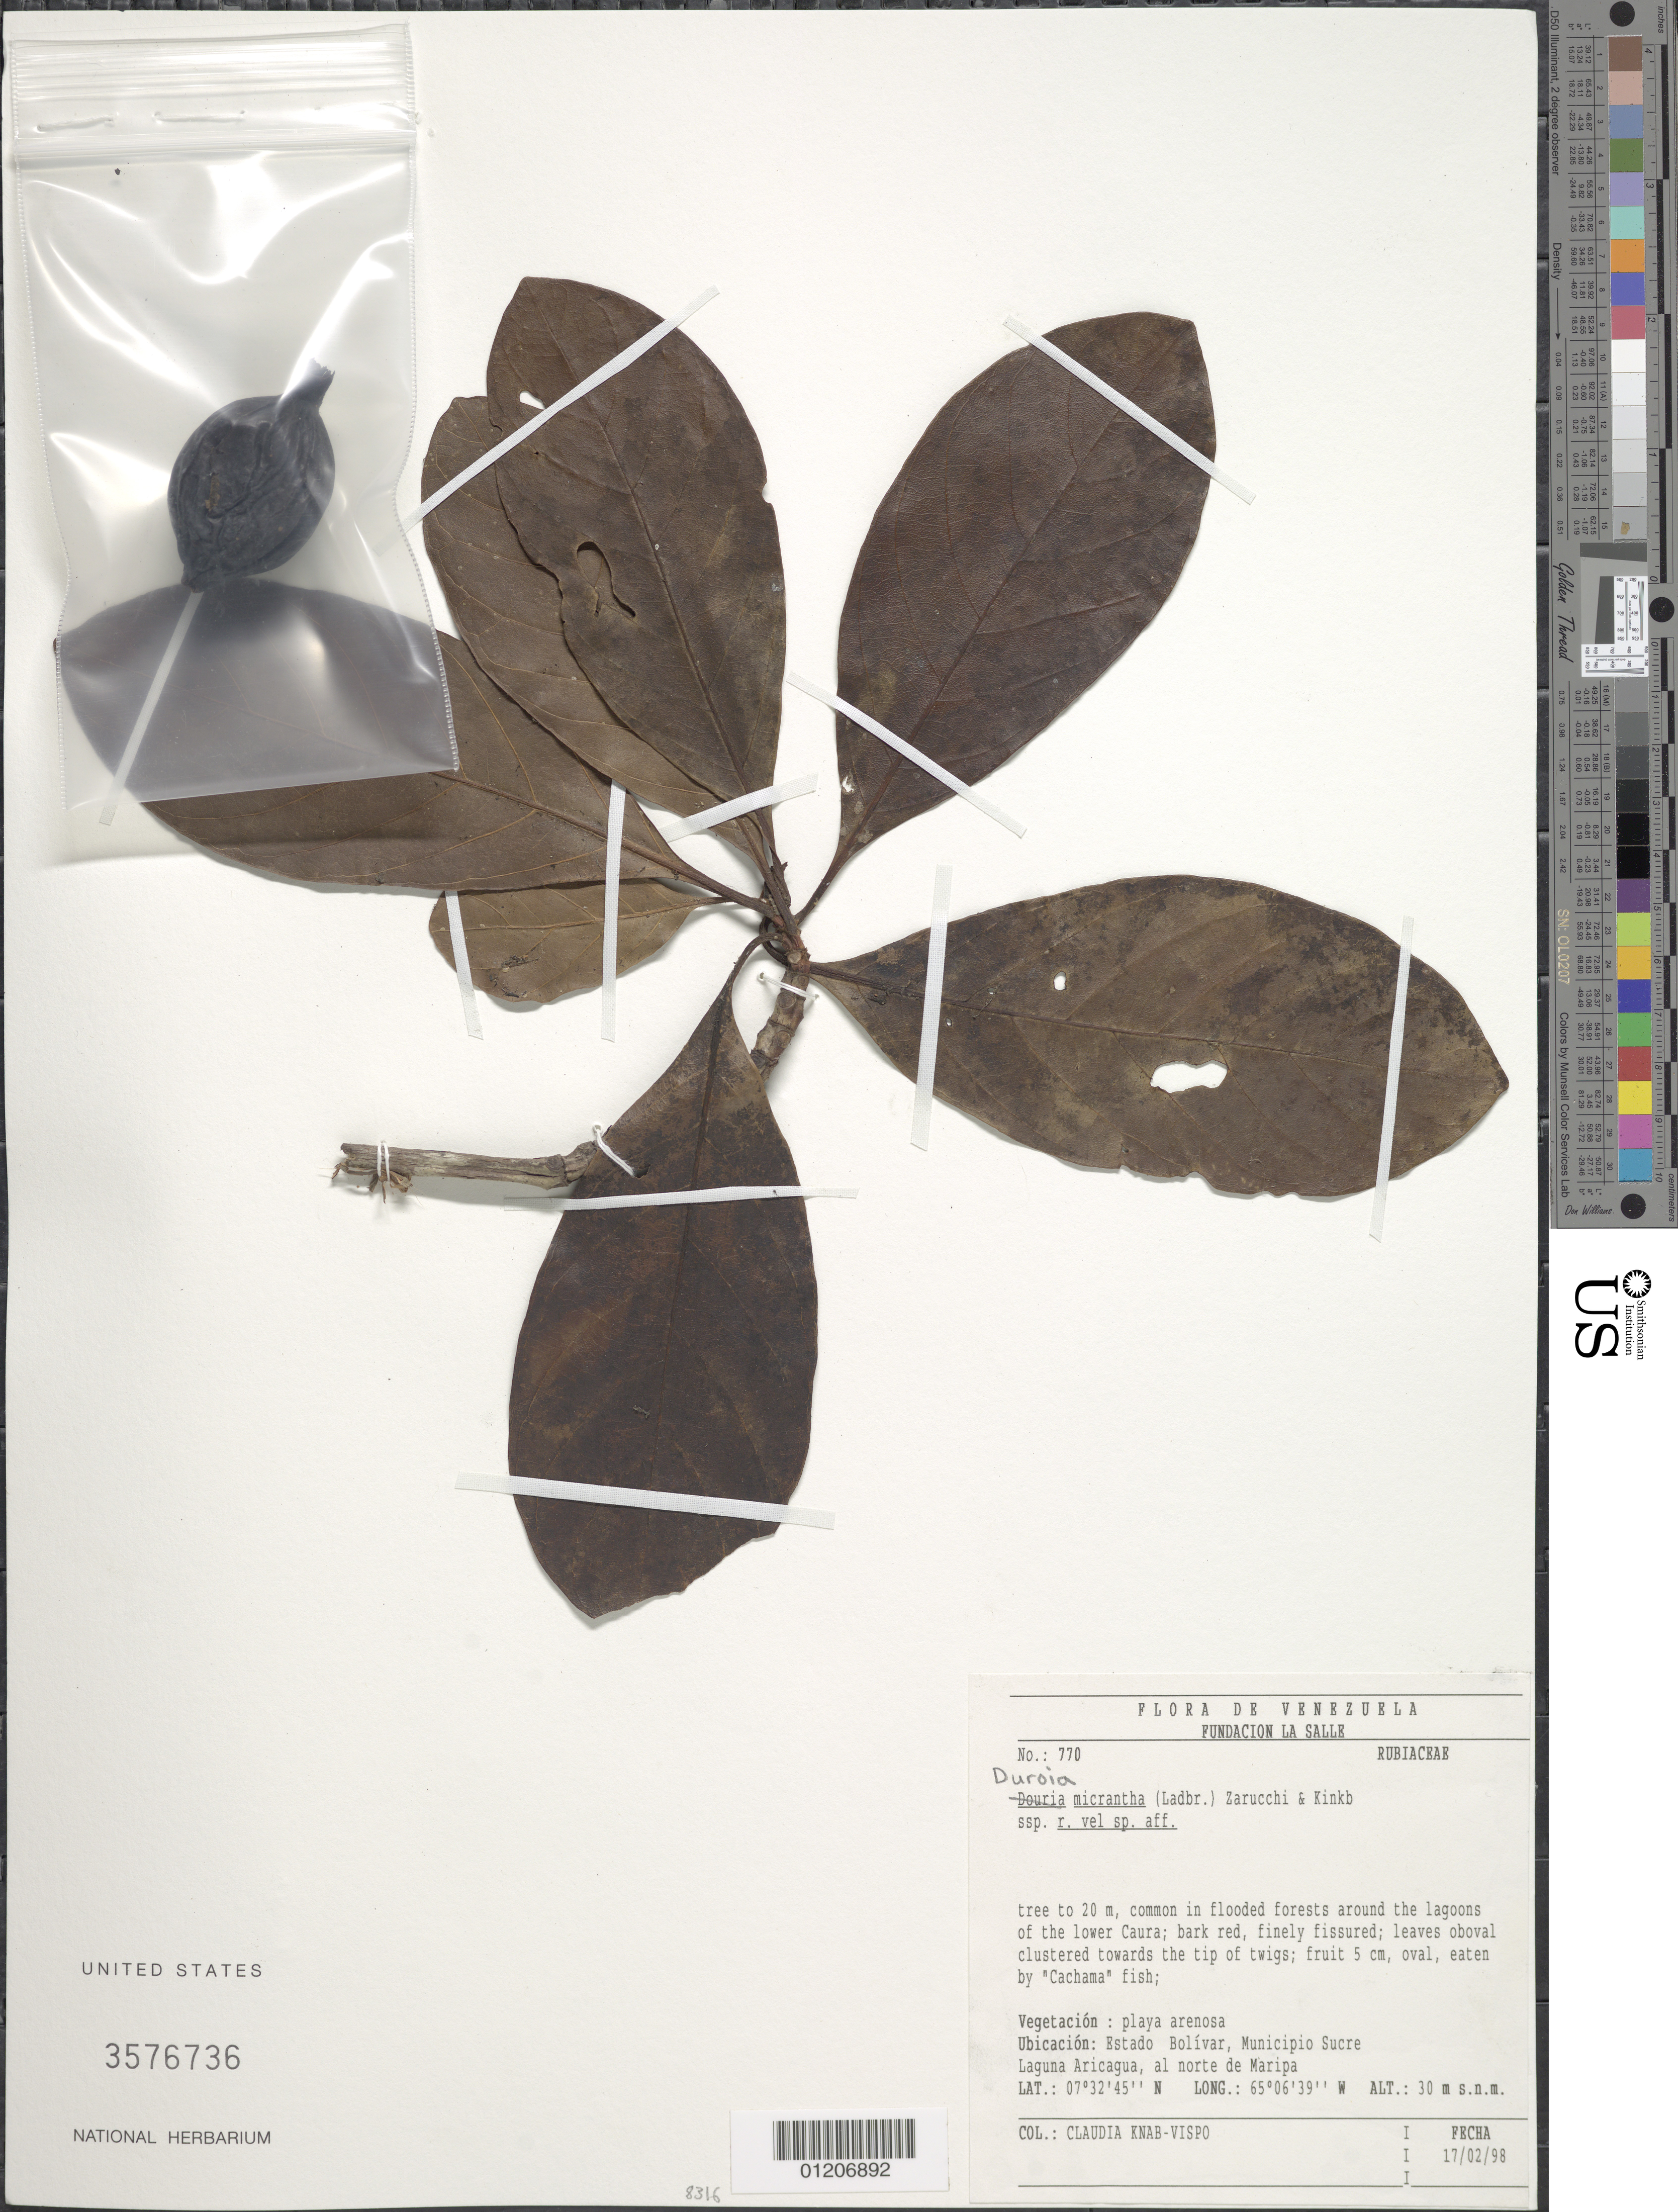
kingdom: Plantae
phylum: Tracheophyta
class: Magnoliopsida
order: Gentianales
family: Rubiaceae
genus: Duroia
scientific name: Duroia micrantha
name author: (Ladbr.) Zarucchi & J.H. Kirkbr.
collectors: C. Knab-Vispo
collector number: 770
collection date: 1998-02-17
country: Venezuela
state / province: Bolívar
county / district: Sucre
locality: Laguna Aricagua, al norte de Maripa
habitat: common in flooded forest around the lagoons of the lower Caura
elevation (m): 30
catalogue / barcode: US 3576736